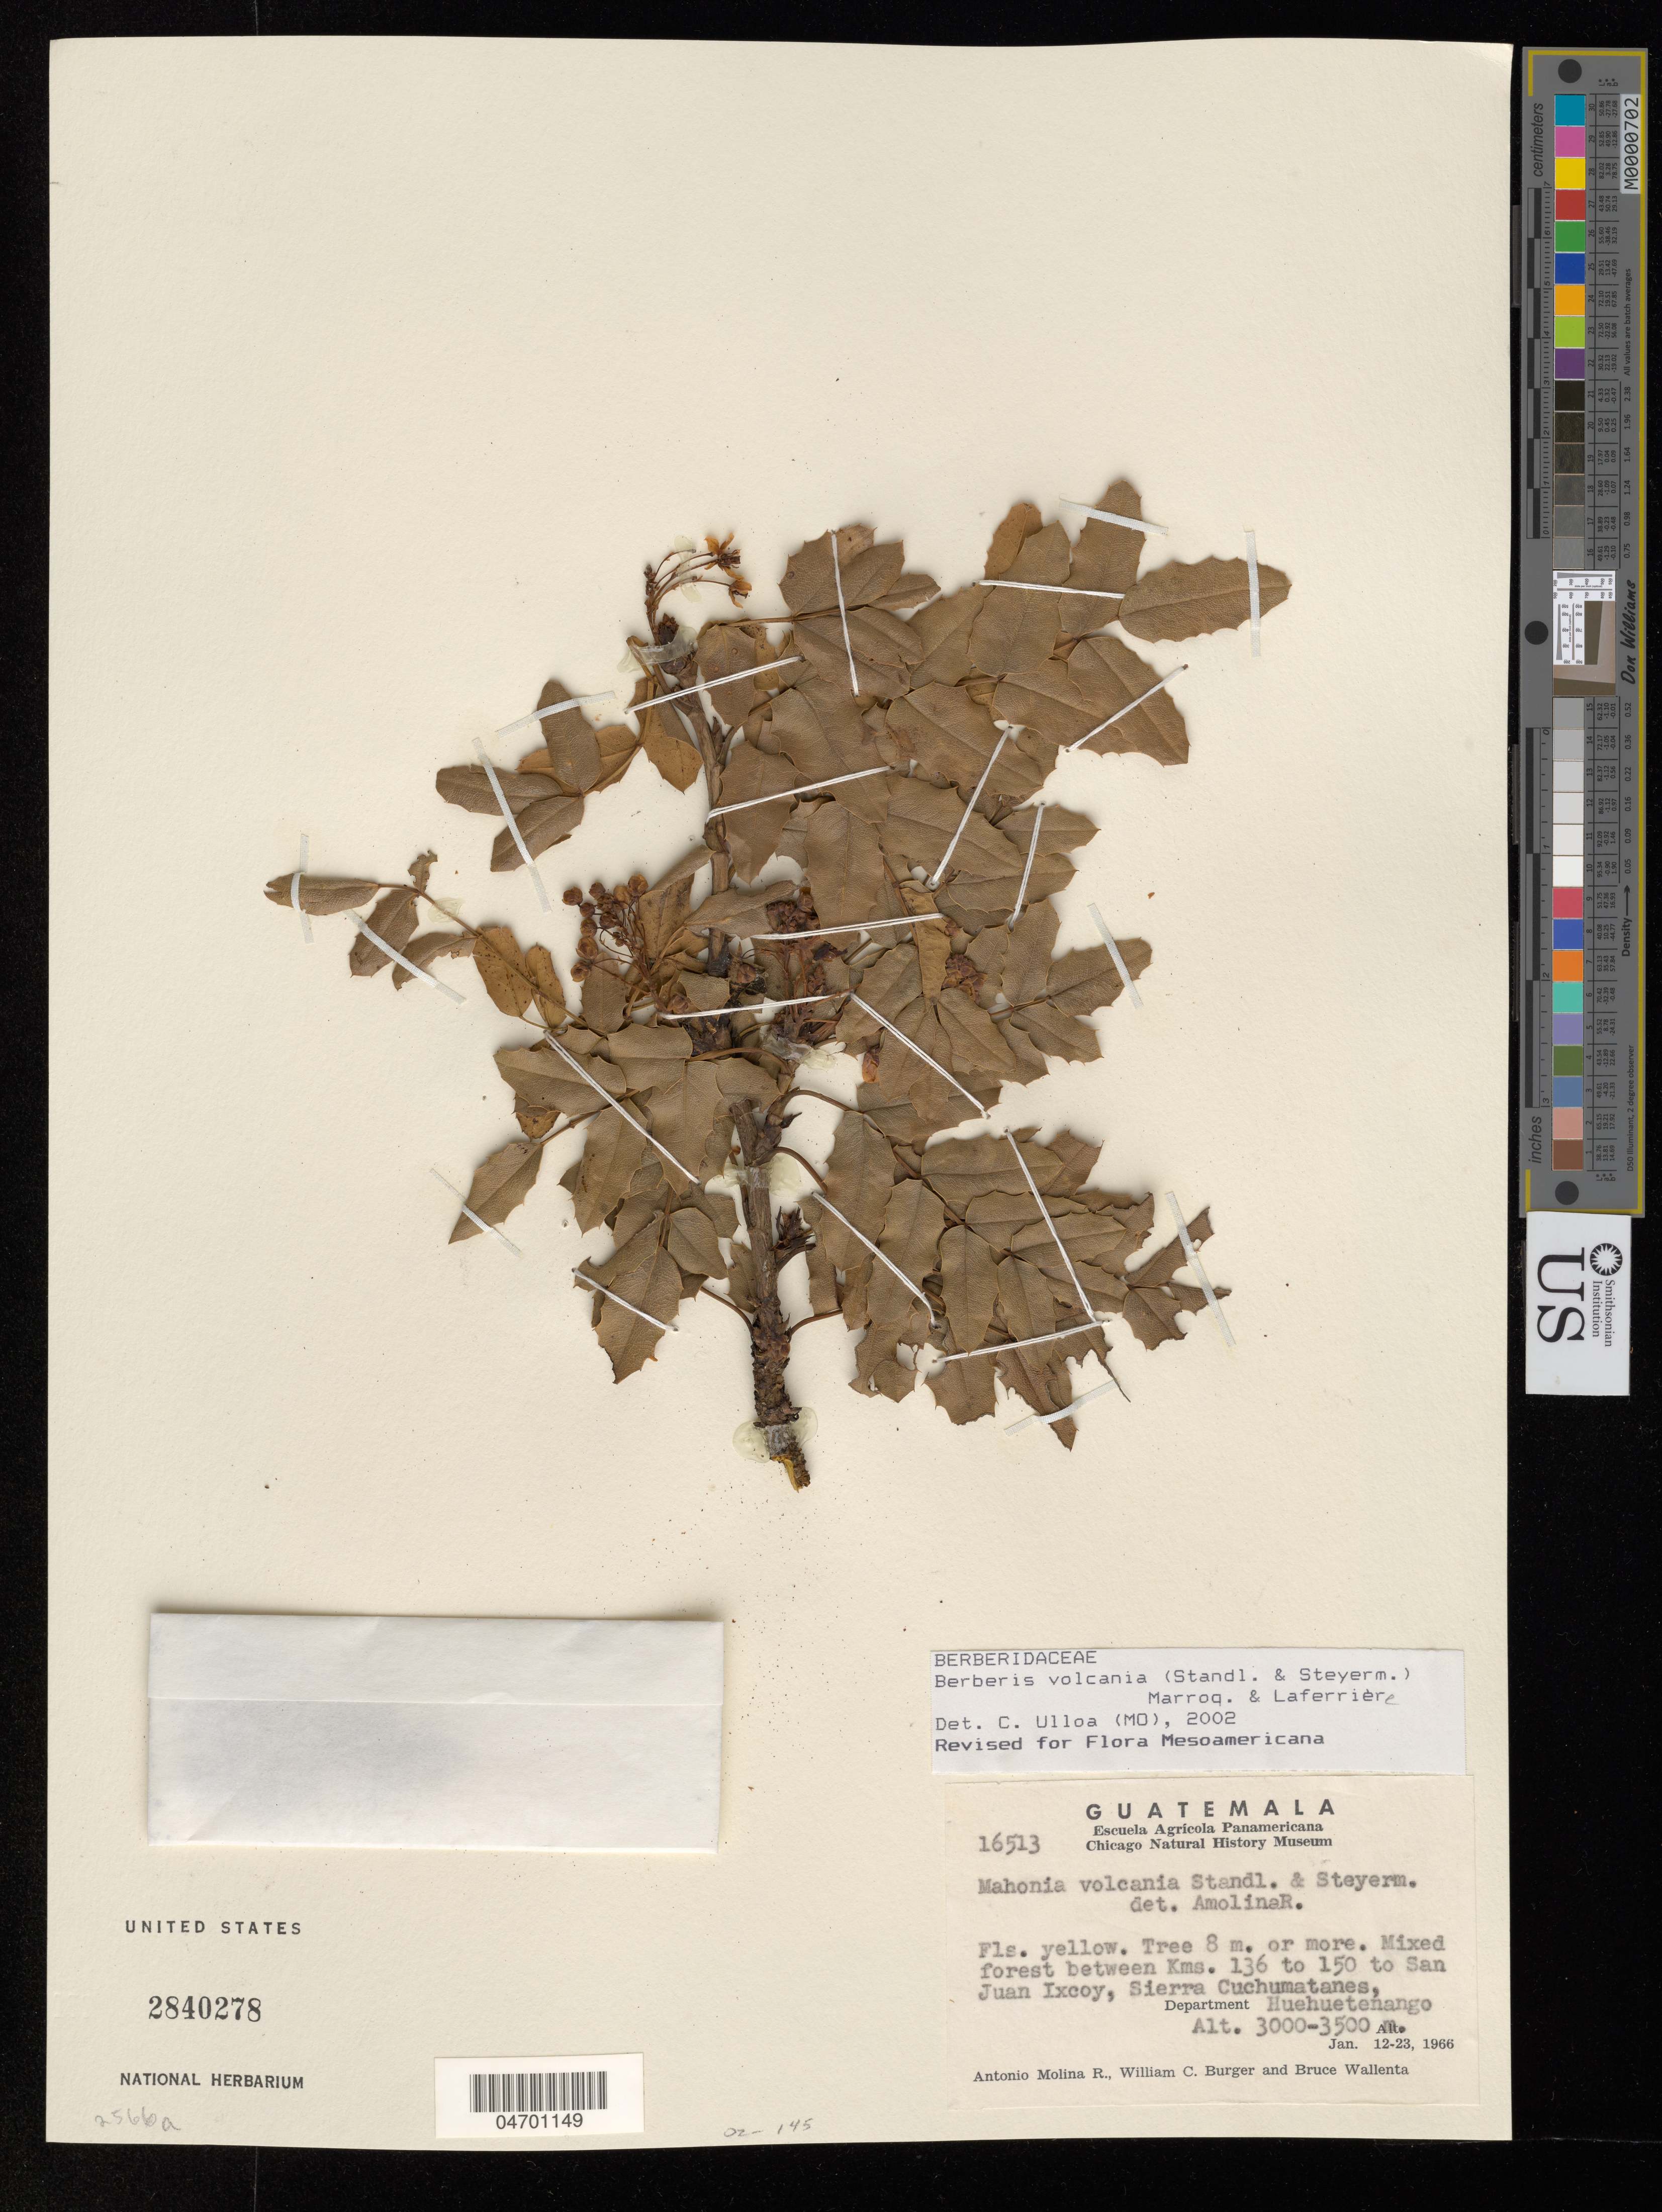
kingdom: Plantae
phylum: Tracheophyta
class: Magnoliopsida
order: Ranunculales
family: Berberidaceae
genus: Berberis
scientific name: Berberis volcania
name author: (Standl. & Steyerm.) Marroq. & Laferr.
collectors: A. Molina R., W. Burger & B. Wallenta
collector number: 16513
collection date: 1966-01-12/1966-01-23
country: Guatemala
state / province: Huehuetenango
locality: Mixed forest between Kms. 136 to 150 to San Juan Ixcoy, Sierra Cuchumatanes, Department Huehuetenango.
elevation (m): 3000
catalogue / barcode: US 2840278